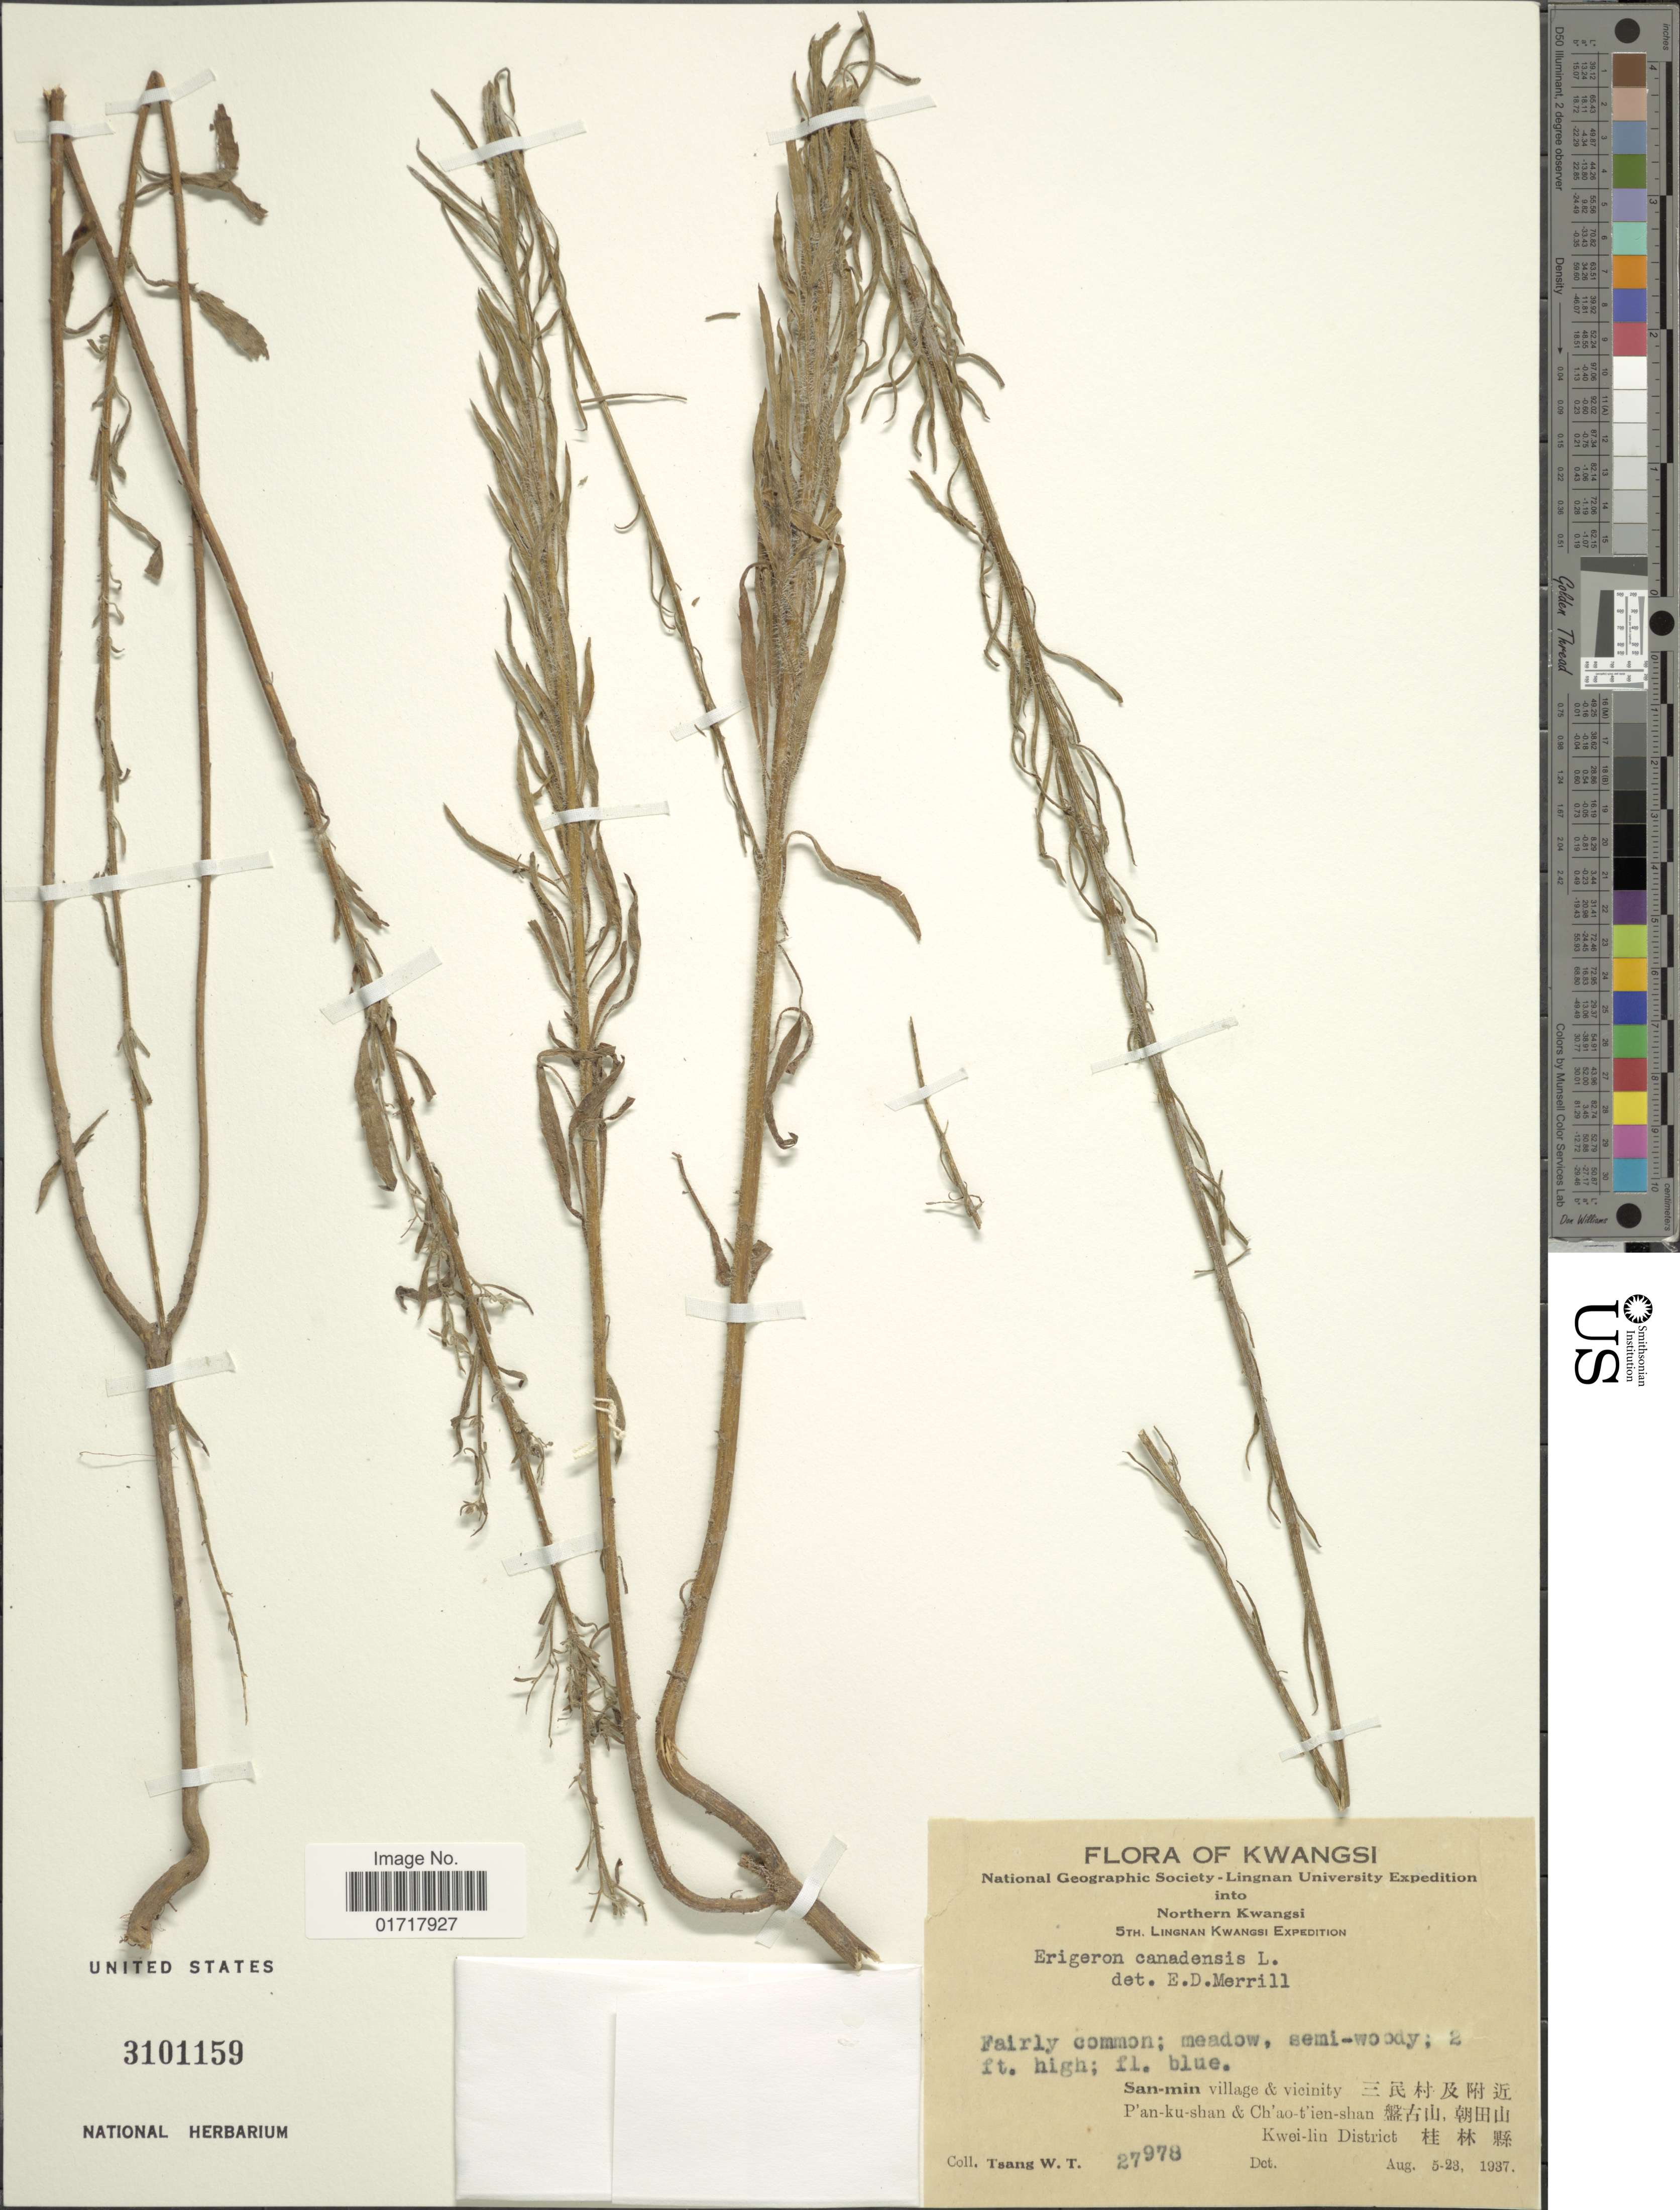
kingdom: Plantae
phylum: Tracheophyta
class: Magnoliopsida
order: Asterales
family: Asteraceae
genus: Conyza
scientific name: Conyza canadensis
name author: (L.) Cronq.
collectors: W. T. Tsang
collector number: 27978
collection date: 1937-08-05/1937-08-23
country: China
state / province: Guangxi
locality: Kwangsi, San min village & vicinity X, P'an -ku-shan & Ch'ao-t; ien-shan X, Kwei-lin District X.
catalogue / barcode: US 3101159